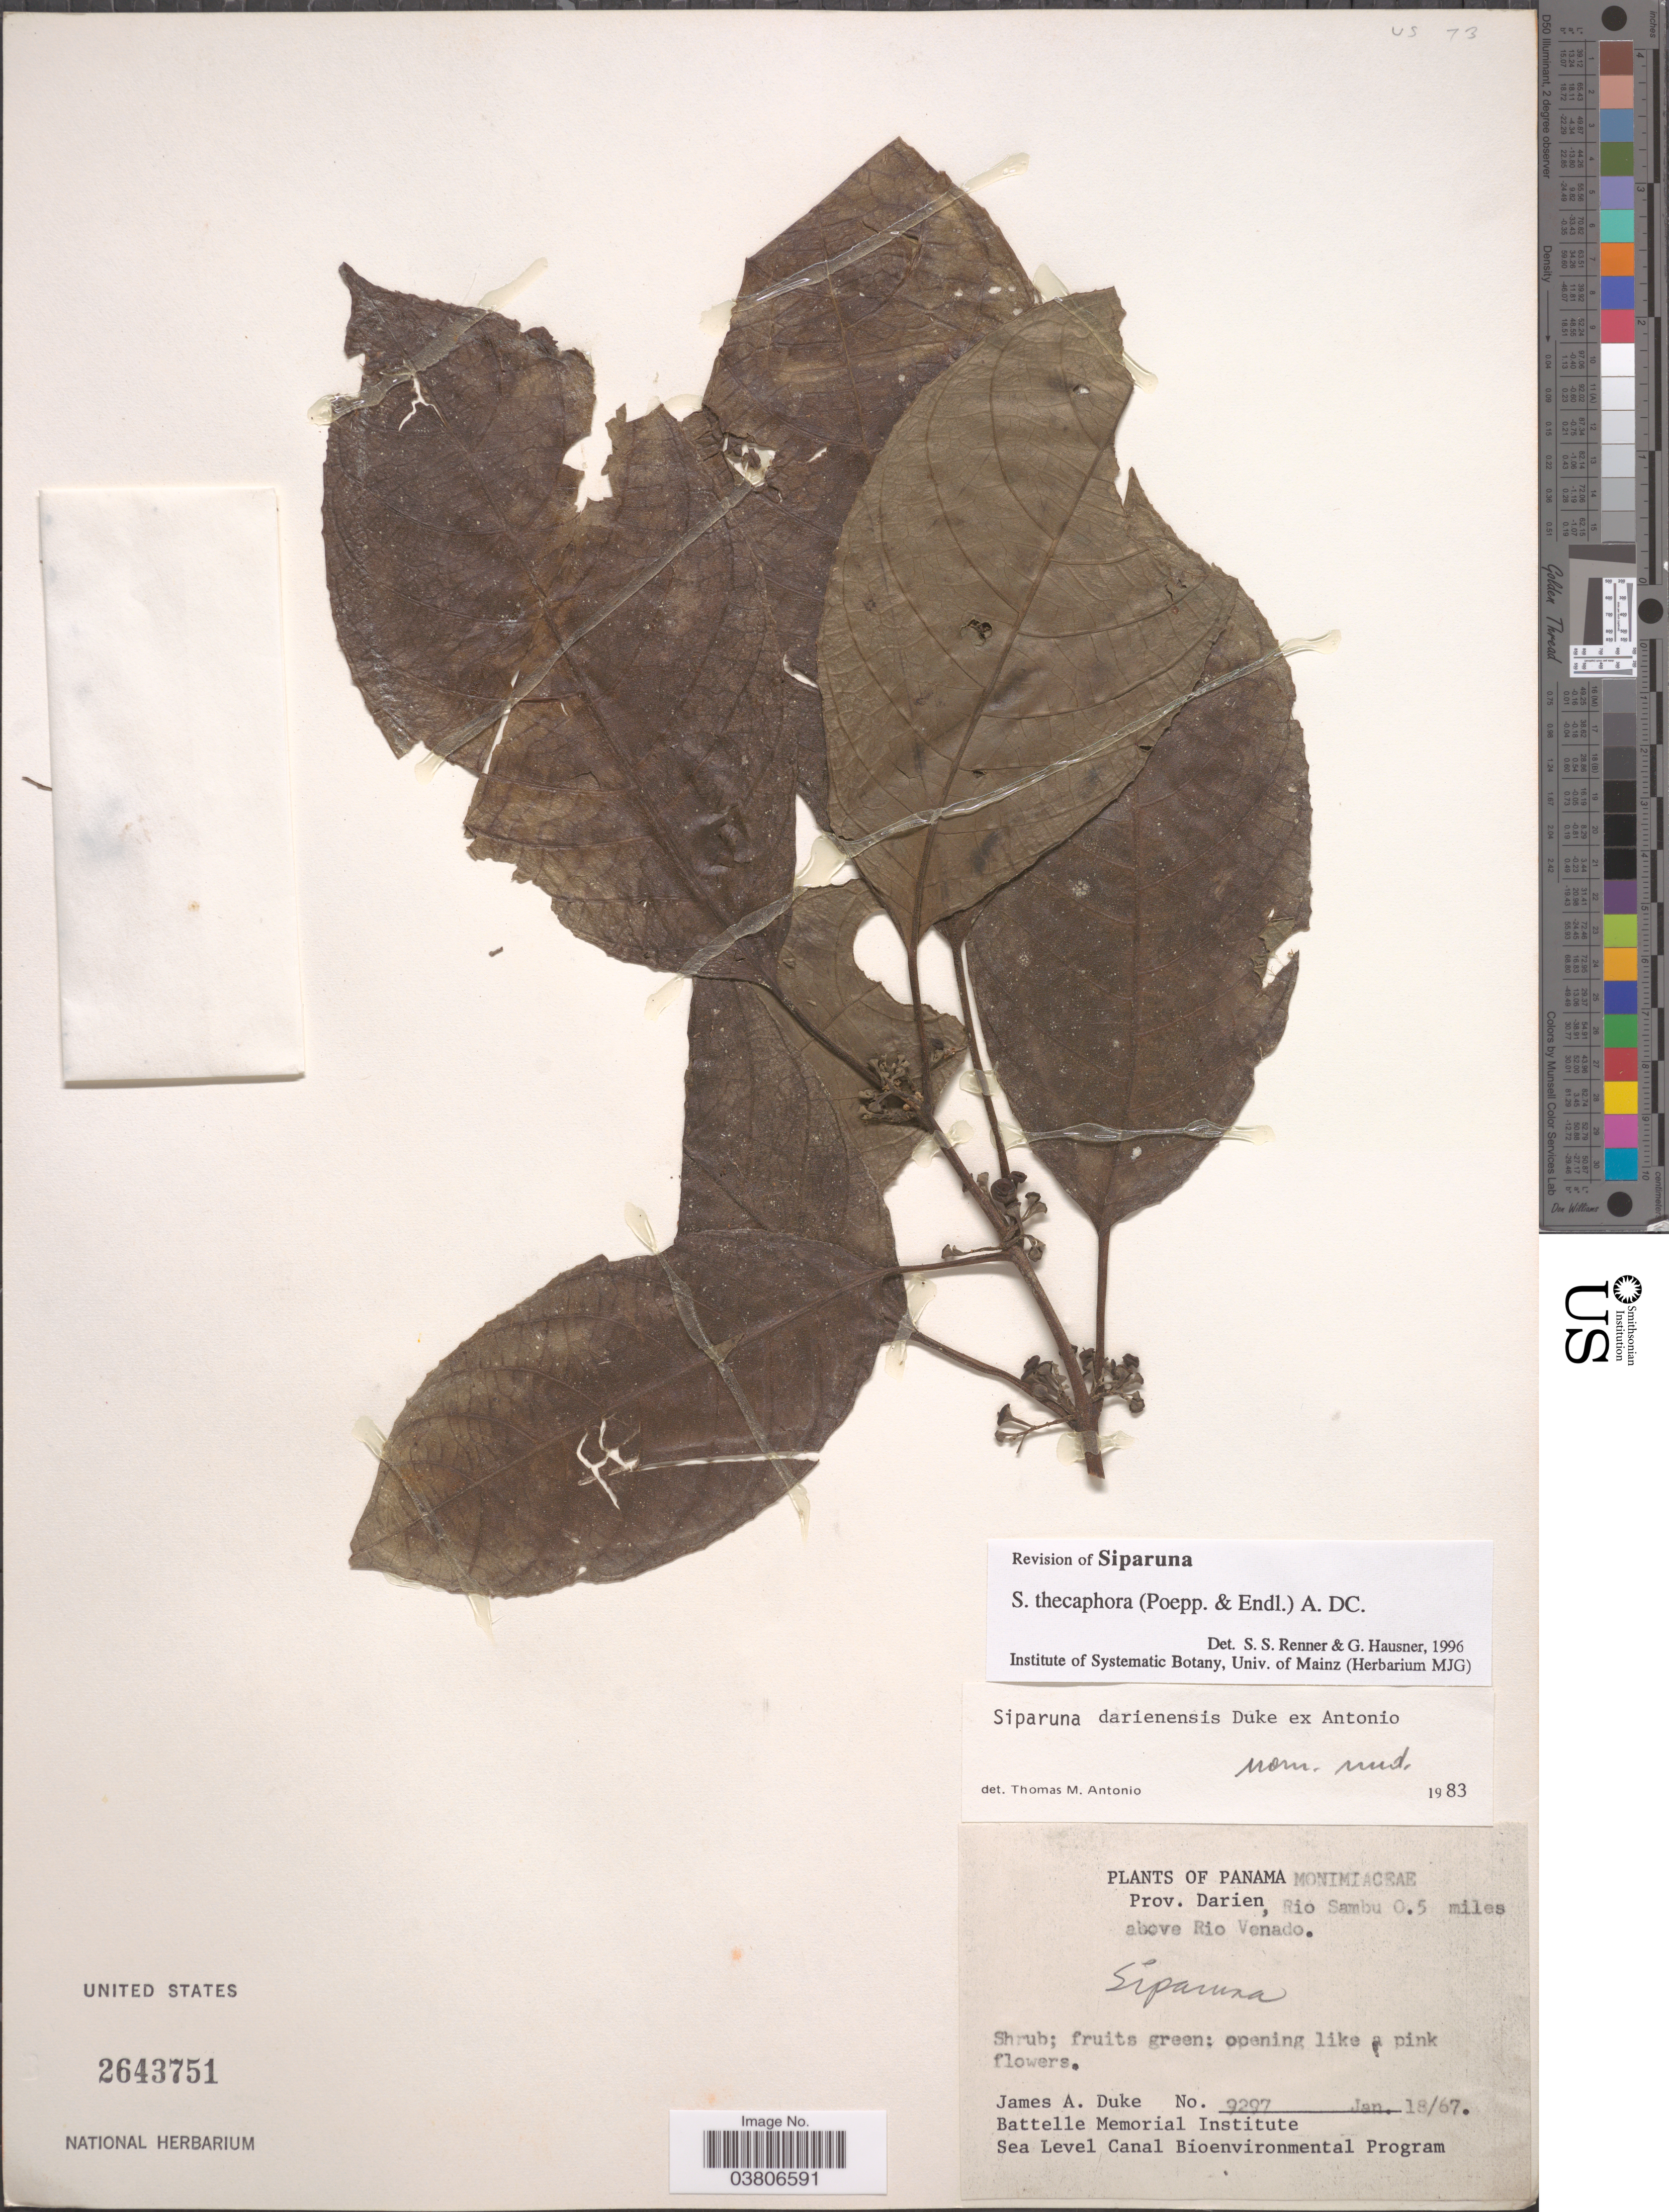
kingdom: Plantae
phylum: Tracheophyta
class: Magnoliopsida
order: Laurales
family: Siparunaceae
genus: Siparuna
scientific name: Siparuna thecaphora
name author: (Poepp. & Endl.) A. DC.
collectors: J. A. Duke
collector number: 9297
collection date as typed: Transcribed d/m/y: 18/1/67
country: Panama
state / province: Darien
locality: Rio Sambu 0.5 miles above Rio Venado.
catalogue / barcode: US 2643751